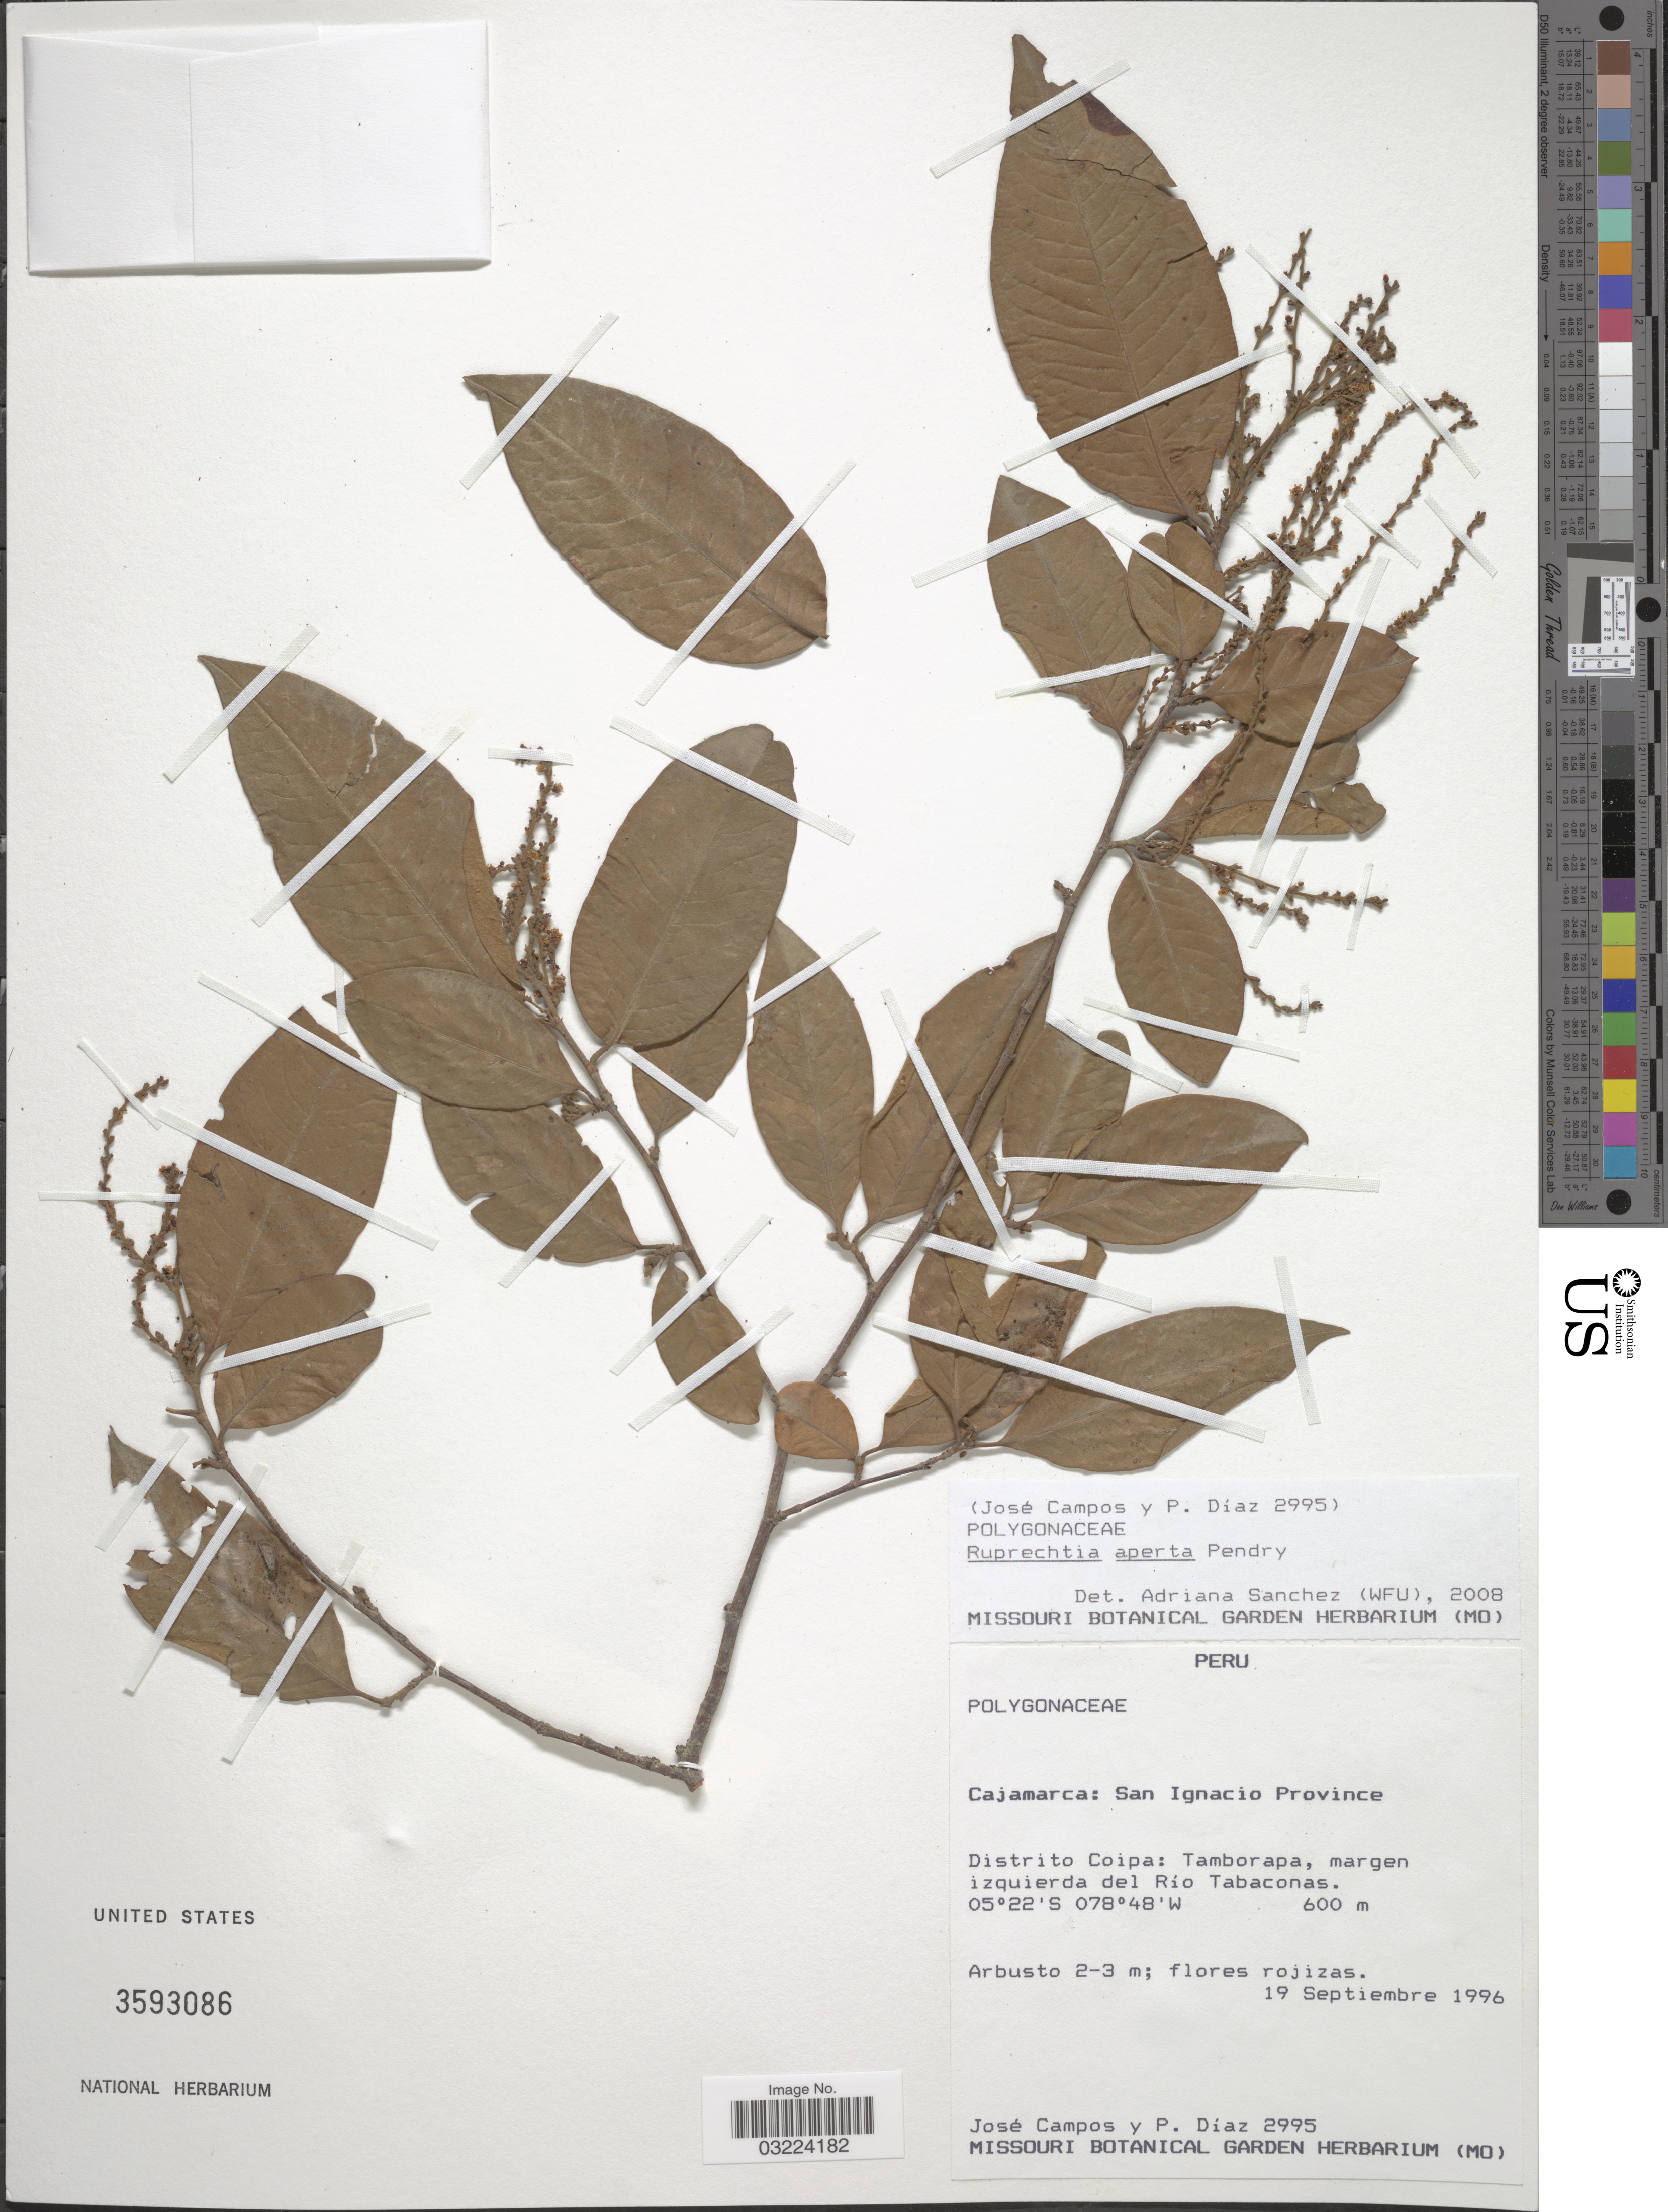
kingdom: Plantae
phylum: Tracheophyta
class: Magnoliopsida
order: Caryophyllales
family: Polygonaceae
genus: Ruprechtia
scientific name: Ruprechtia aperta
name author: Pendry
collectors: J. Campos & P. Díaz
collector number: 2995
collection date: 1996-09-19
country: Peru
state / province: Cajamarca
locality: San Ignacio Province, Distrito Coipa: Tamborapa, margen izquierda del Río Tabaconas.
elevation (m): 600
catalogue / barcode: US 3593086